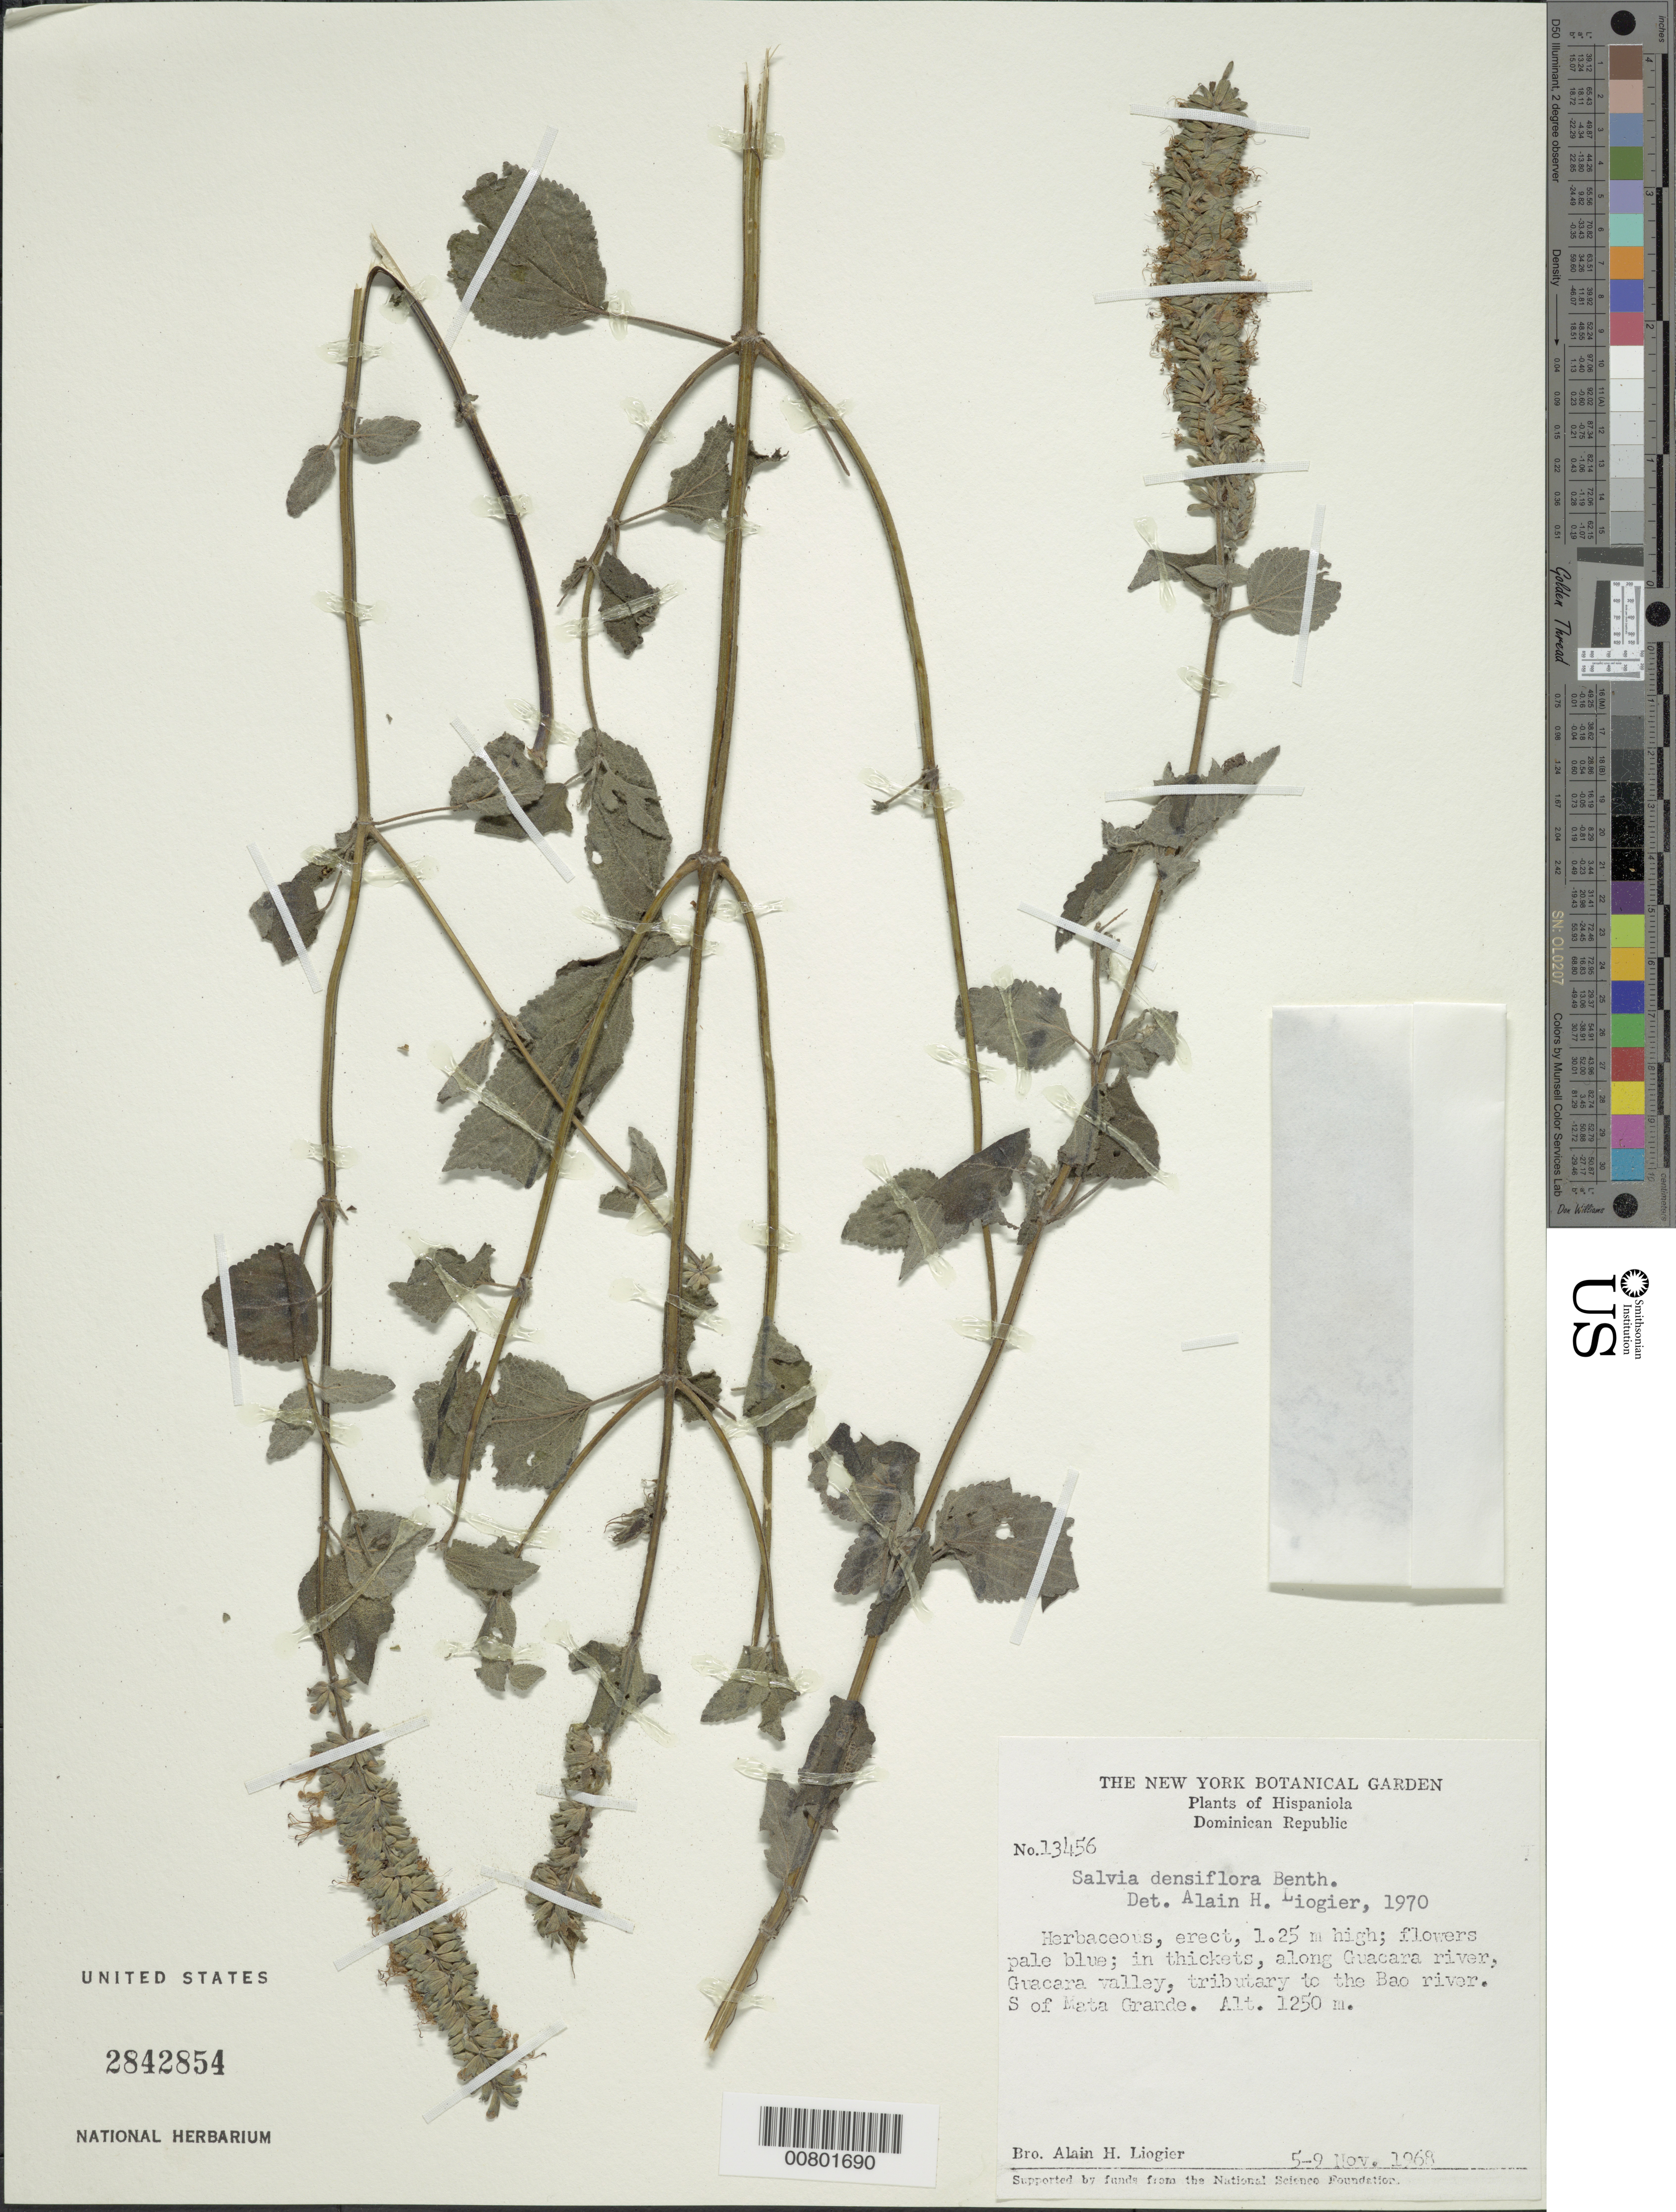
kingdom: Plantae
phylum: Tracheophyta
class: Magnoliopsida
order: Lamiales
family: Lamiaceae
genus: Salvia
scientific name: Salvia densiflora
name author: Benth.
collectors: A. H. Liogier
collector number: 13456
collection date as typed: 05 Nov 1968 to 09 Nov 1968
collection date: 1968-11-05/1968-11-09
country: Dominican Republic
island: Hispaniola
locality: Guacara River, Guacara Valley, tributary to the Bao River, S of Mata Grande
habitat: In thickets along river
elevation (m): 1250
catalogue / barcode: US 2842854